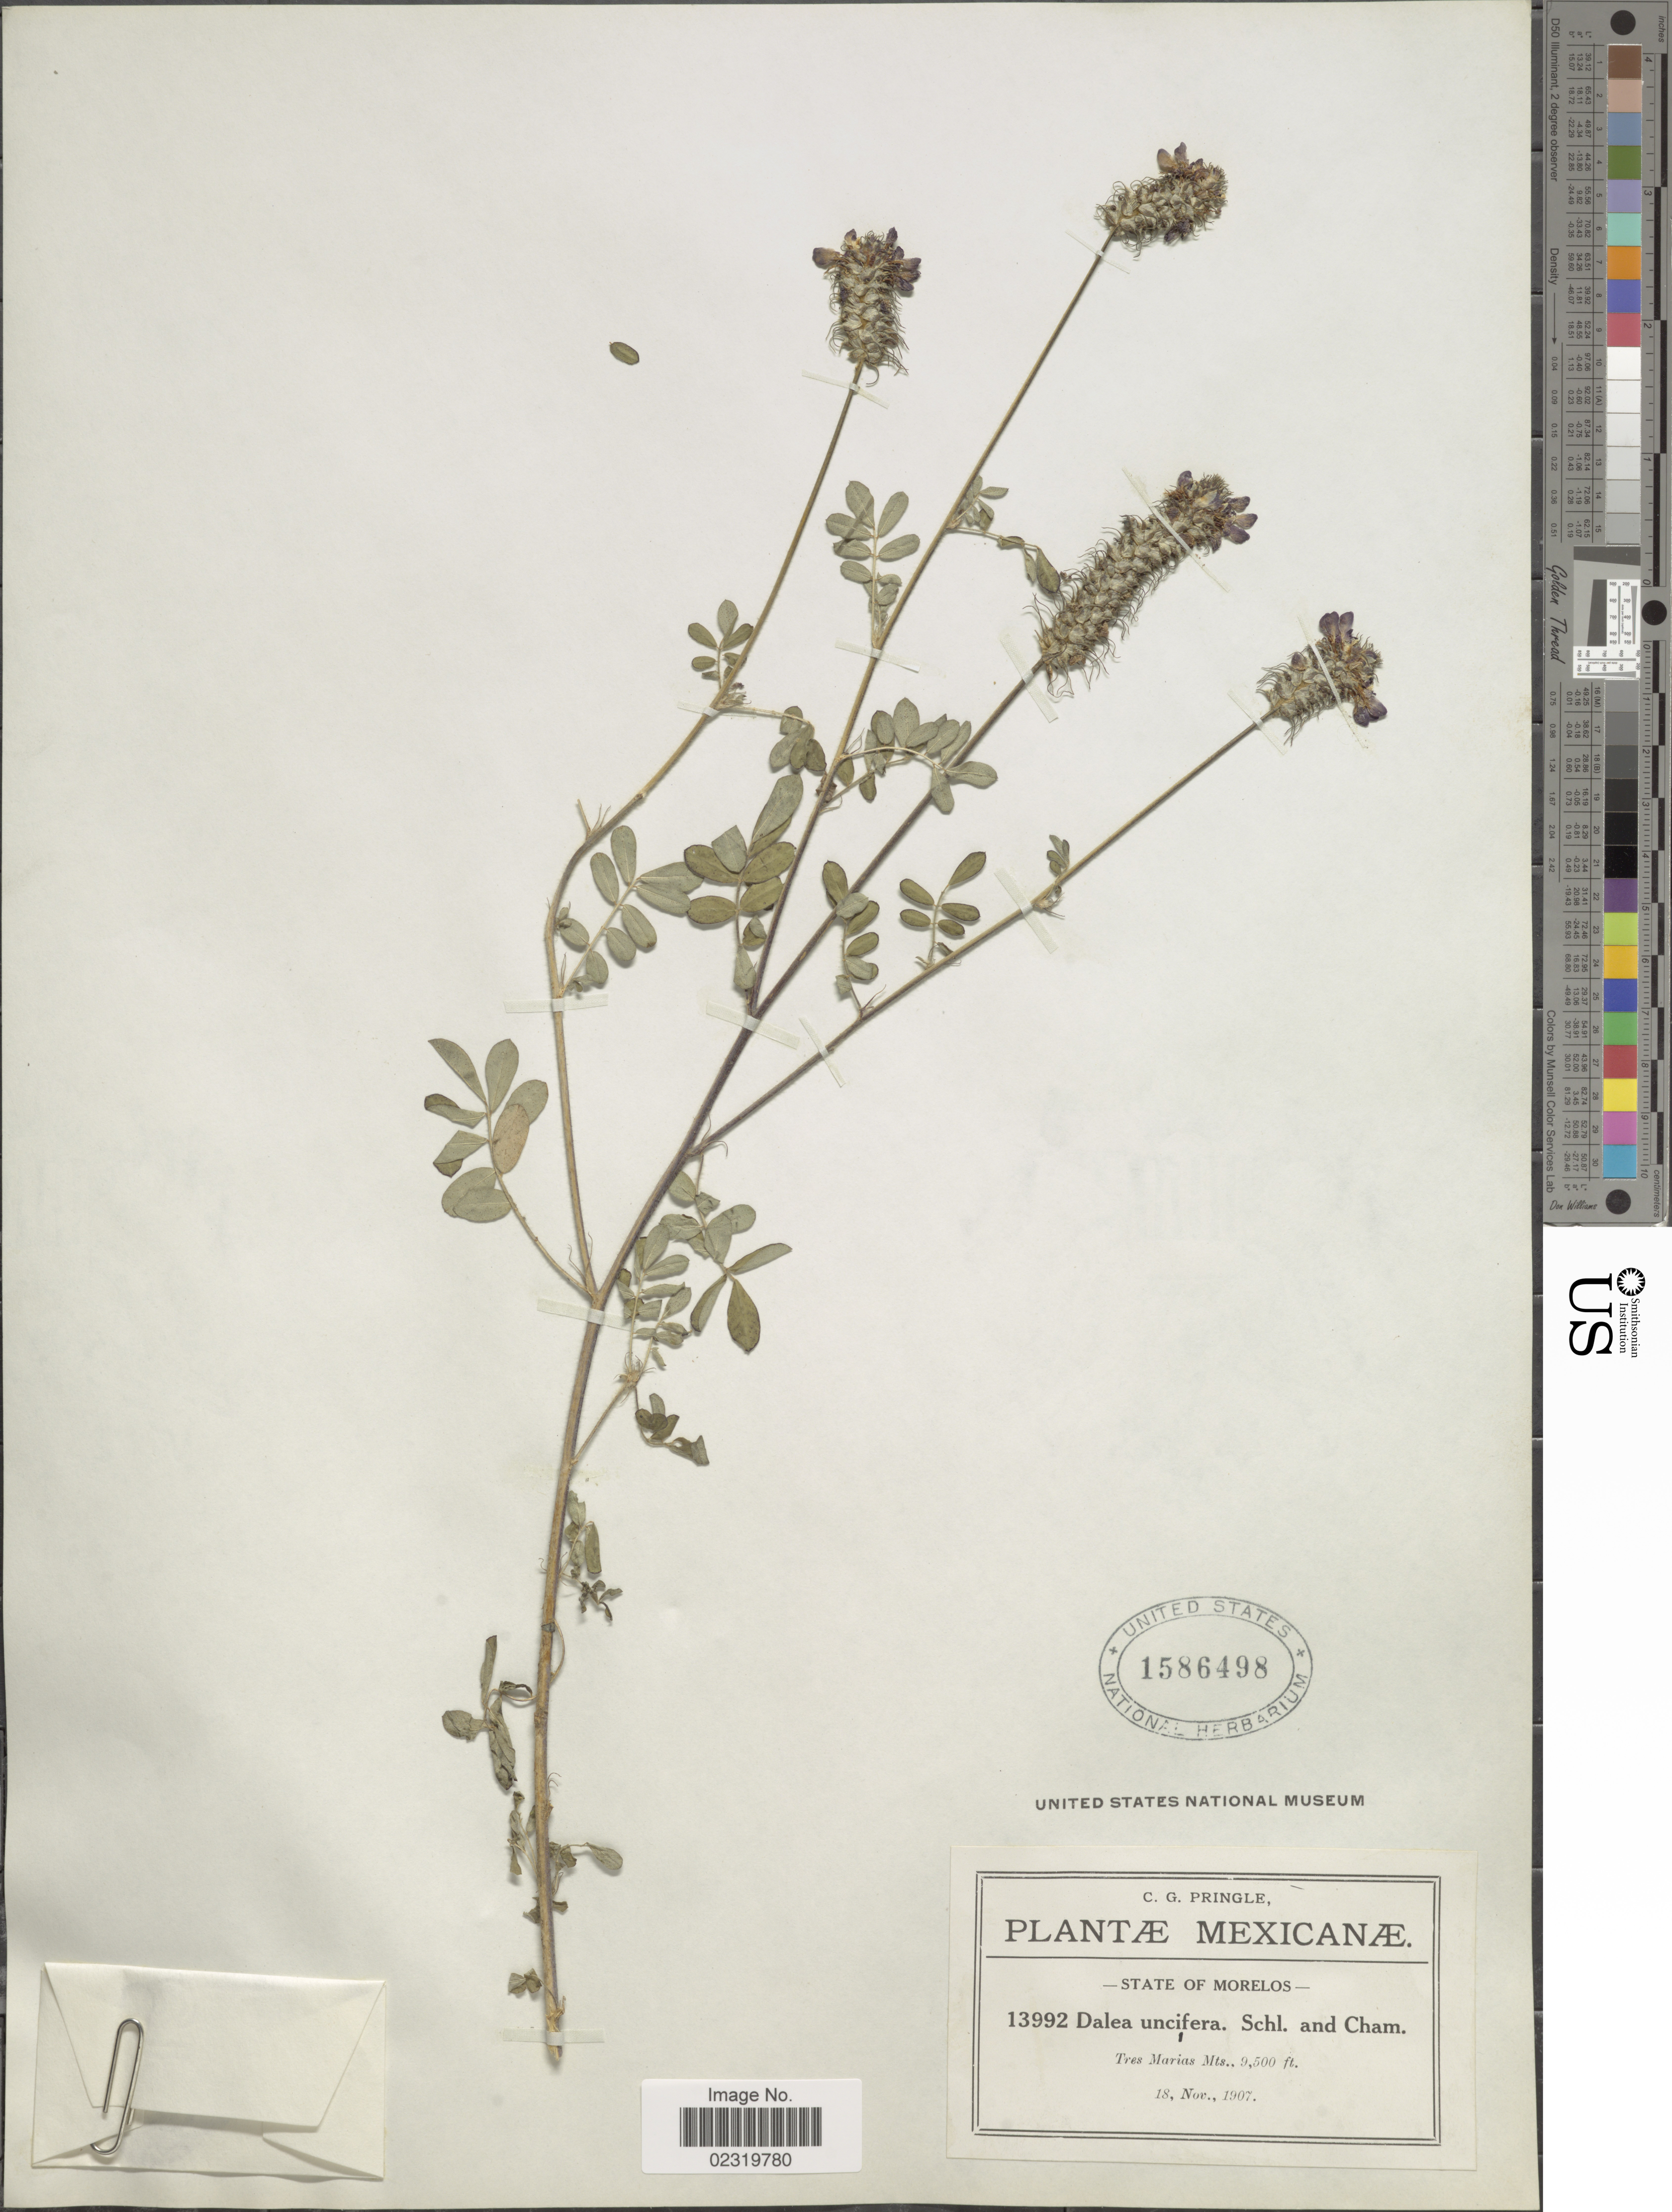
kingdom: Plantae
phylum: Tracheophyta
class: Magnoliopsida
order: Fabales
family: Fabaceae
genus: Dalea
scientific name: Dalea obovatifolia var. obovatifolia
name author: Ortega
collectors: C. G. Pringle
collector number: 13992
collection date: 1907-11-18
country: Mexico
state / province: Morelos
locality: Tres Marias Mts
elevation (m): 2896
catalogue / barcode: US 1586498